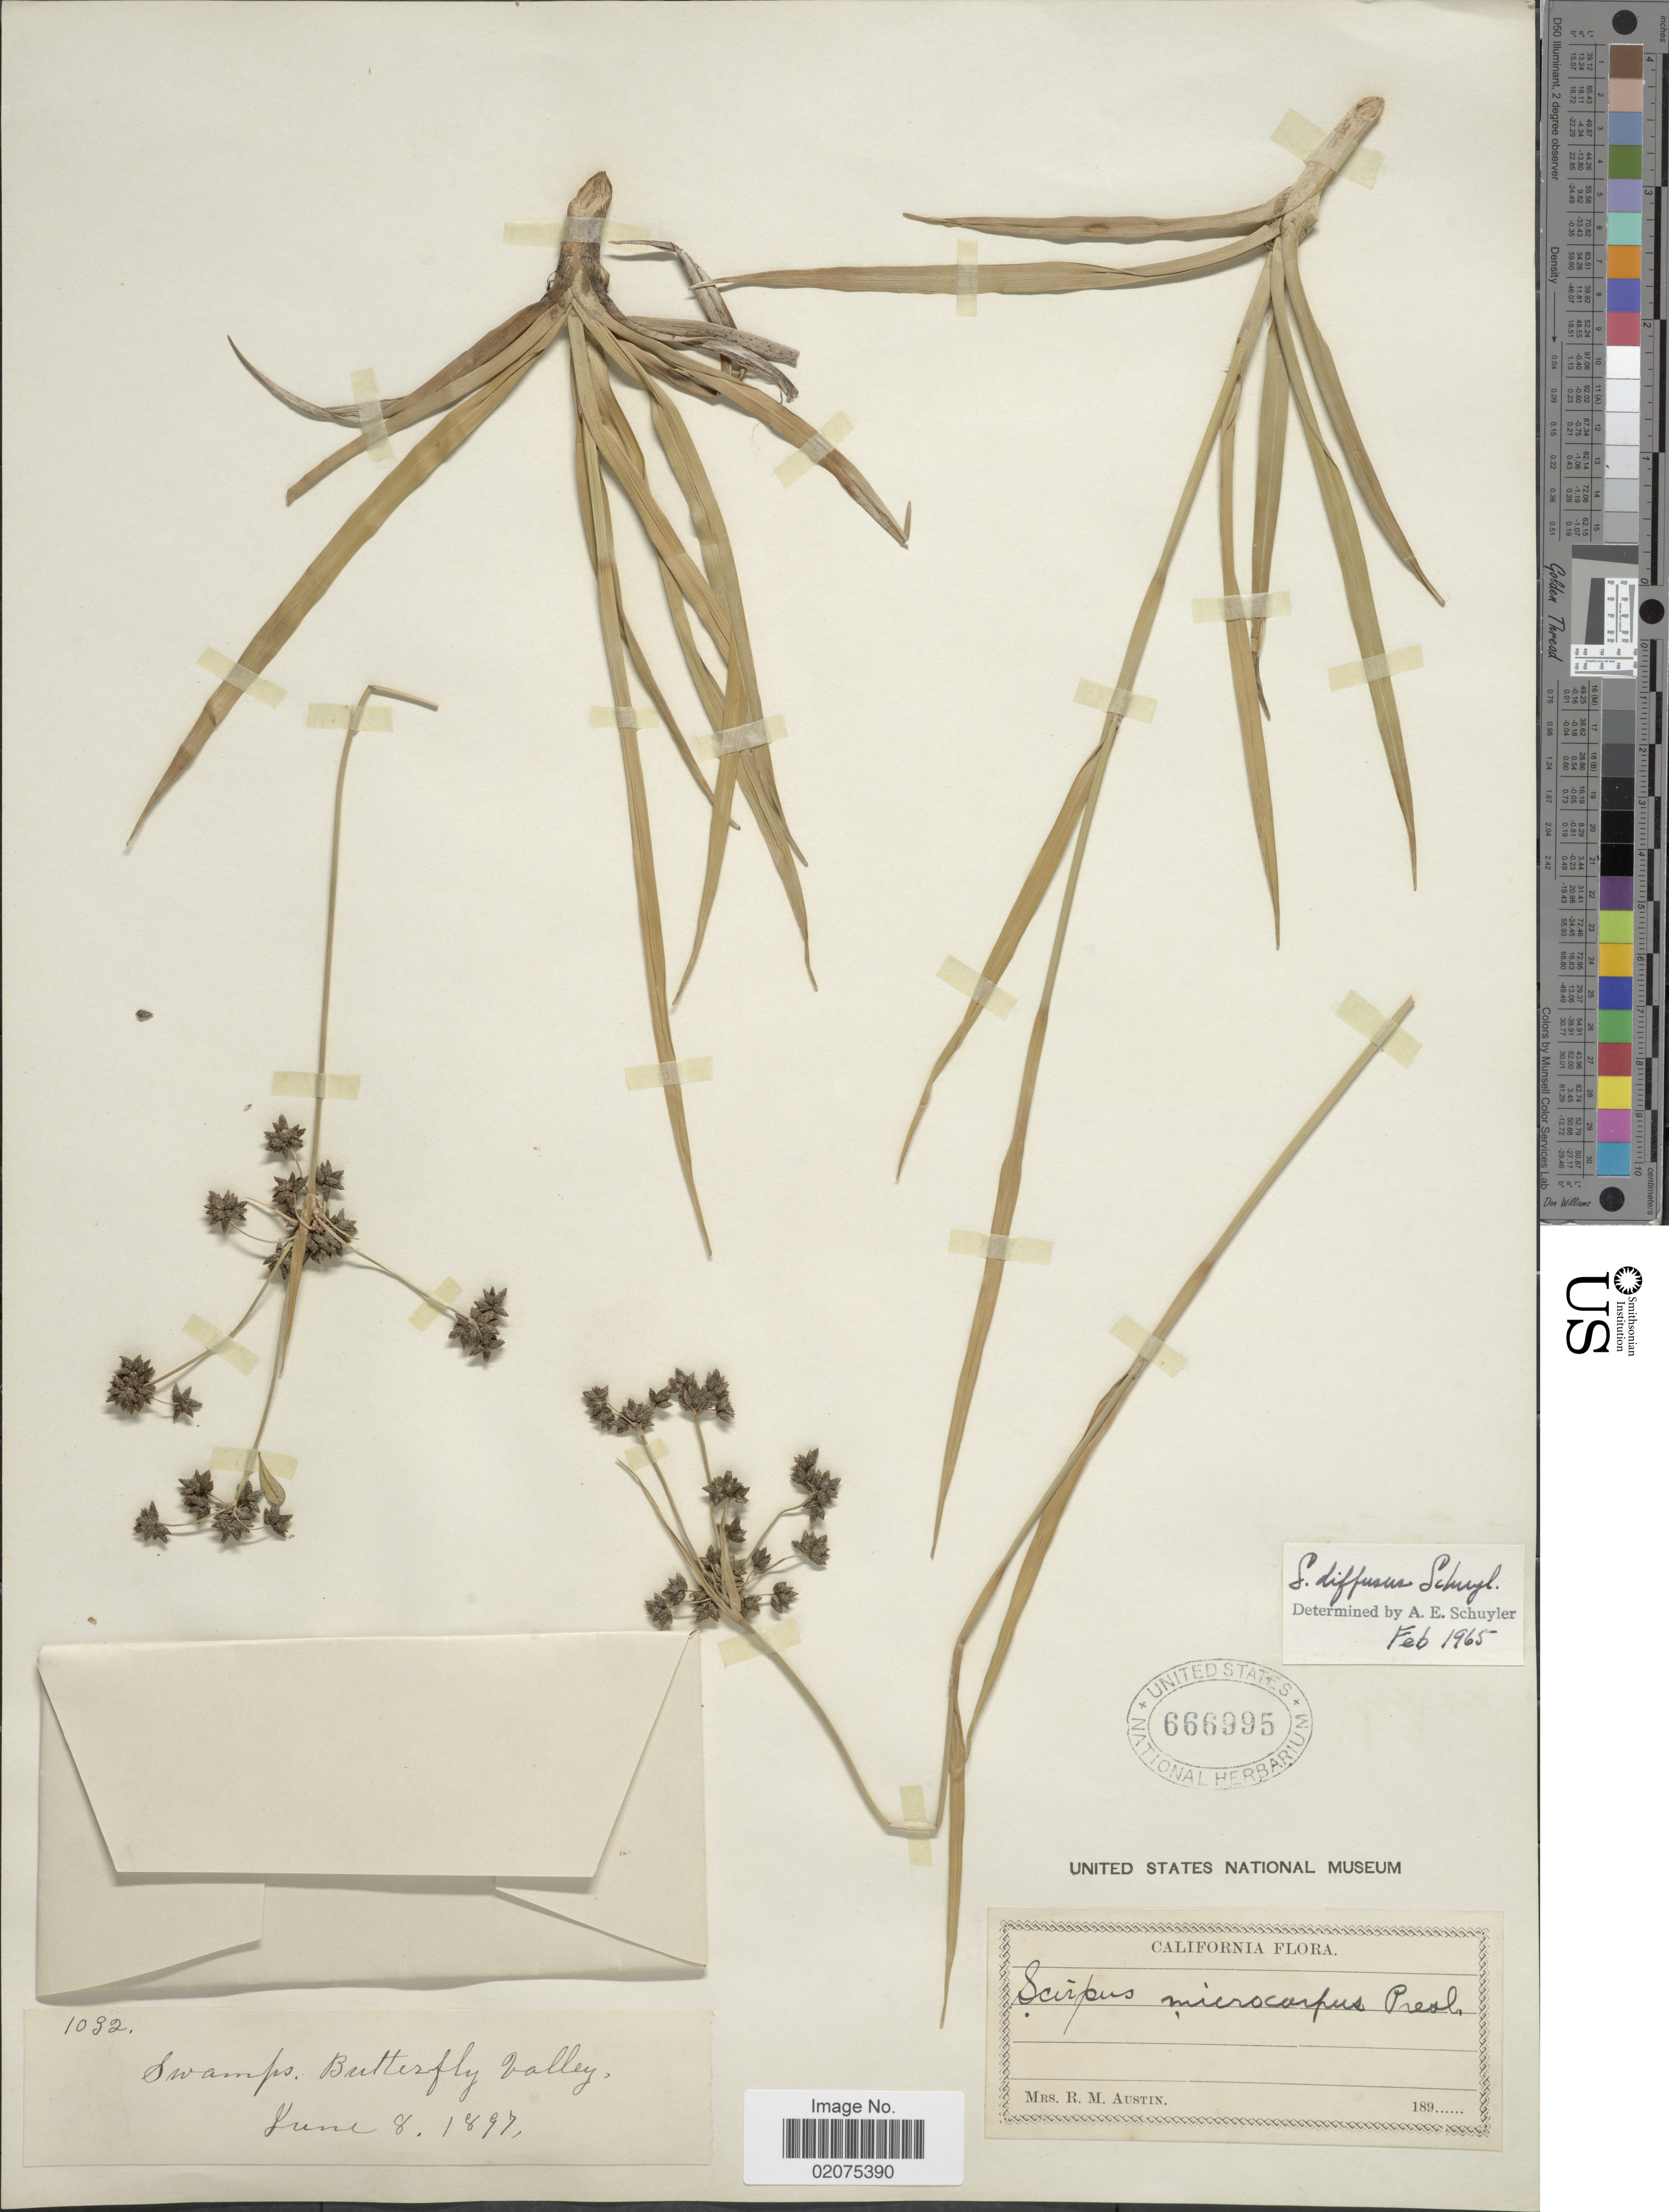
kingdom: Plantae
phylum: Tracheophyta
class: Liliopsida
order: Poales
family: Cyperaceae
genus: Scirpus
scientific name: Scirpus diffusus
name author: Schuyler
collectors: R. Austin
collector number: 1032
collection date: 1897-06-08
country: United States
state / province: California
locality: Swamps. Butterfly Valley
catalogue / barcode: US 666995